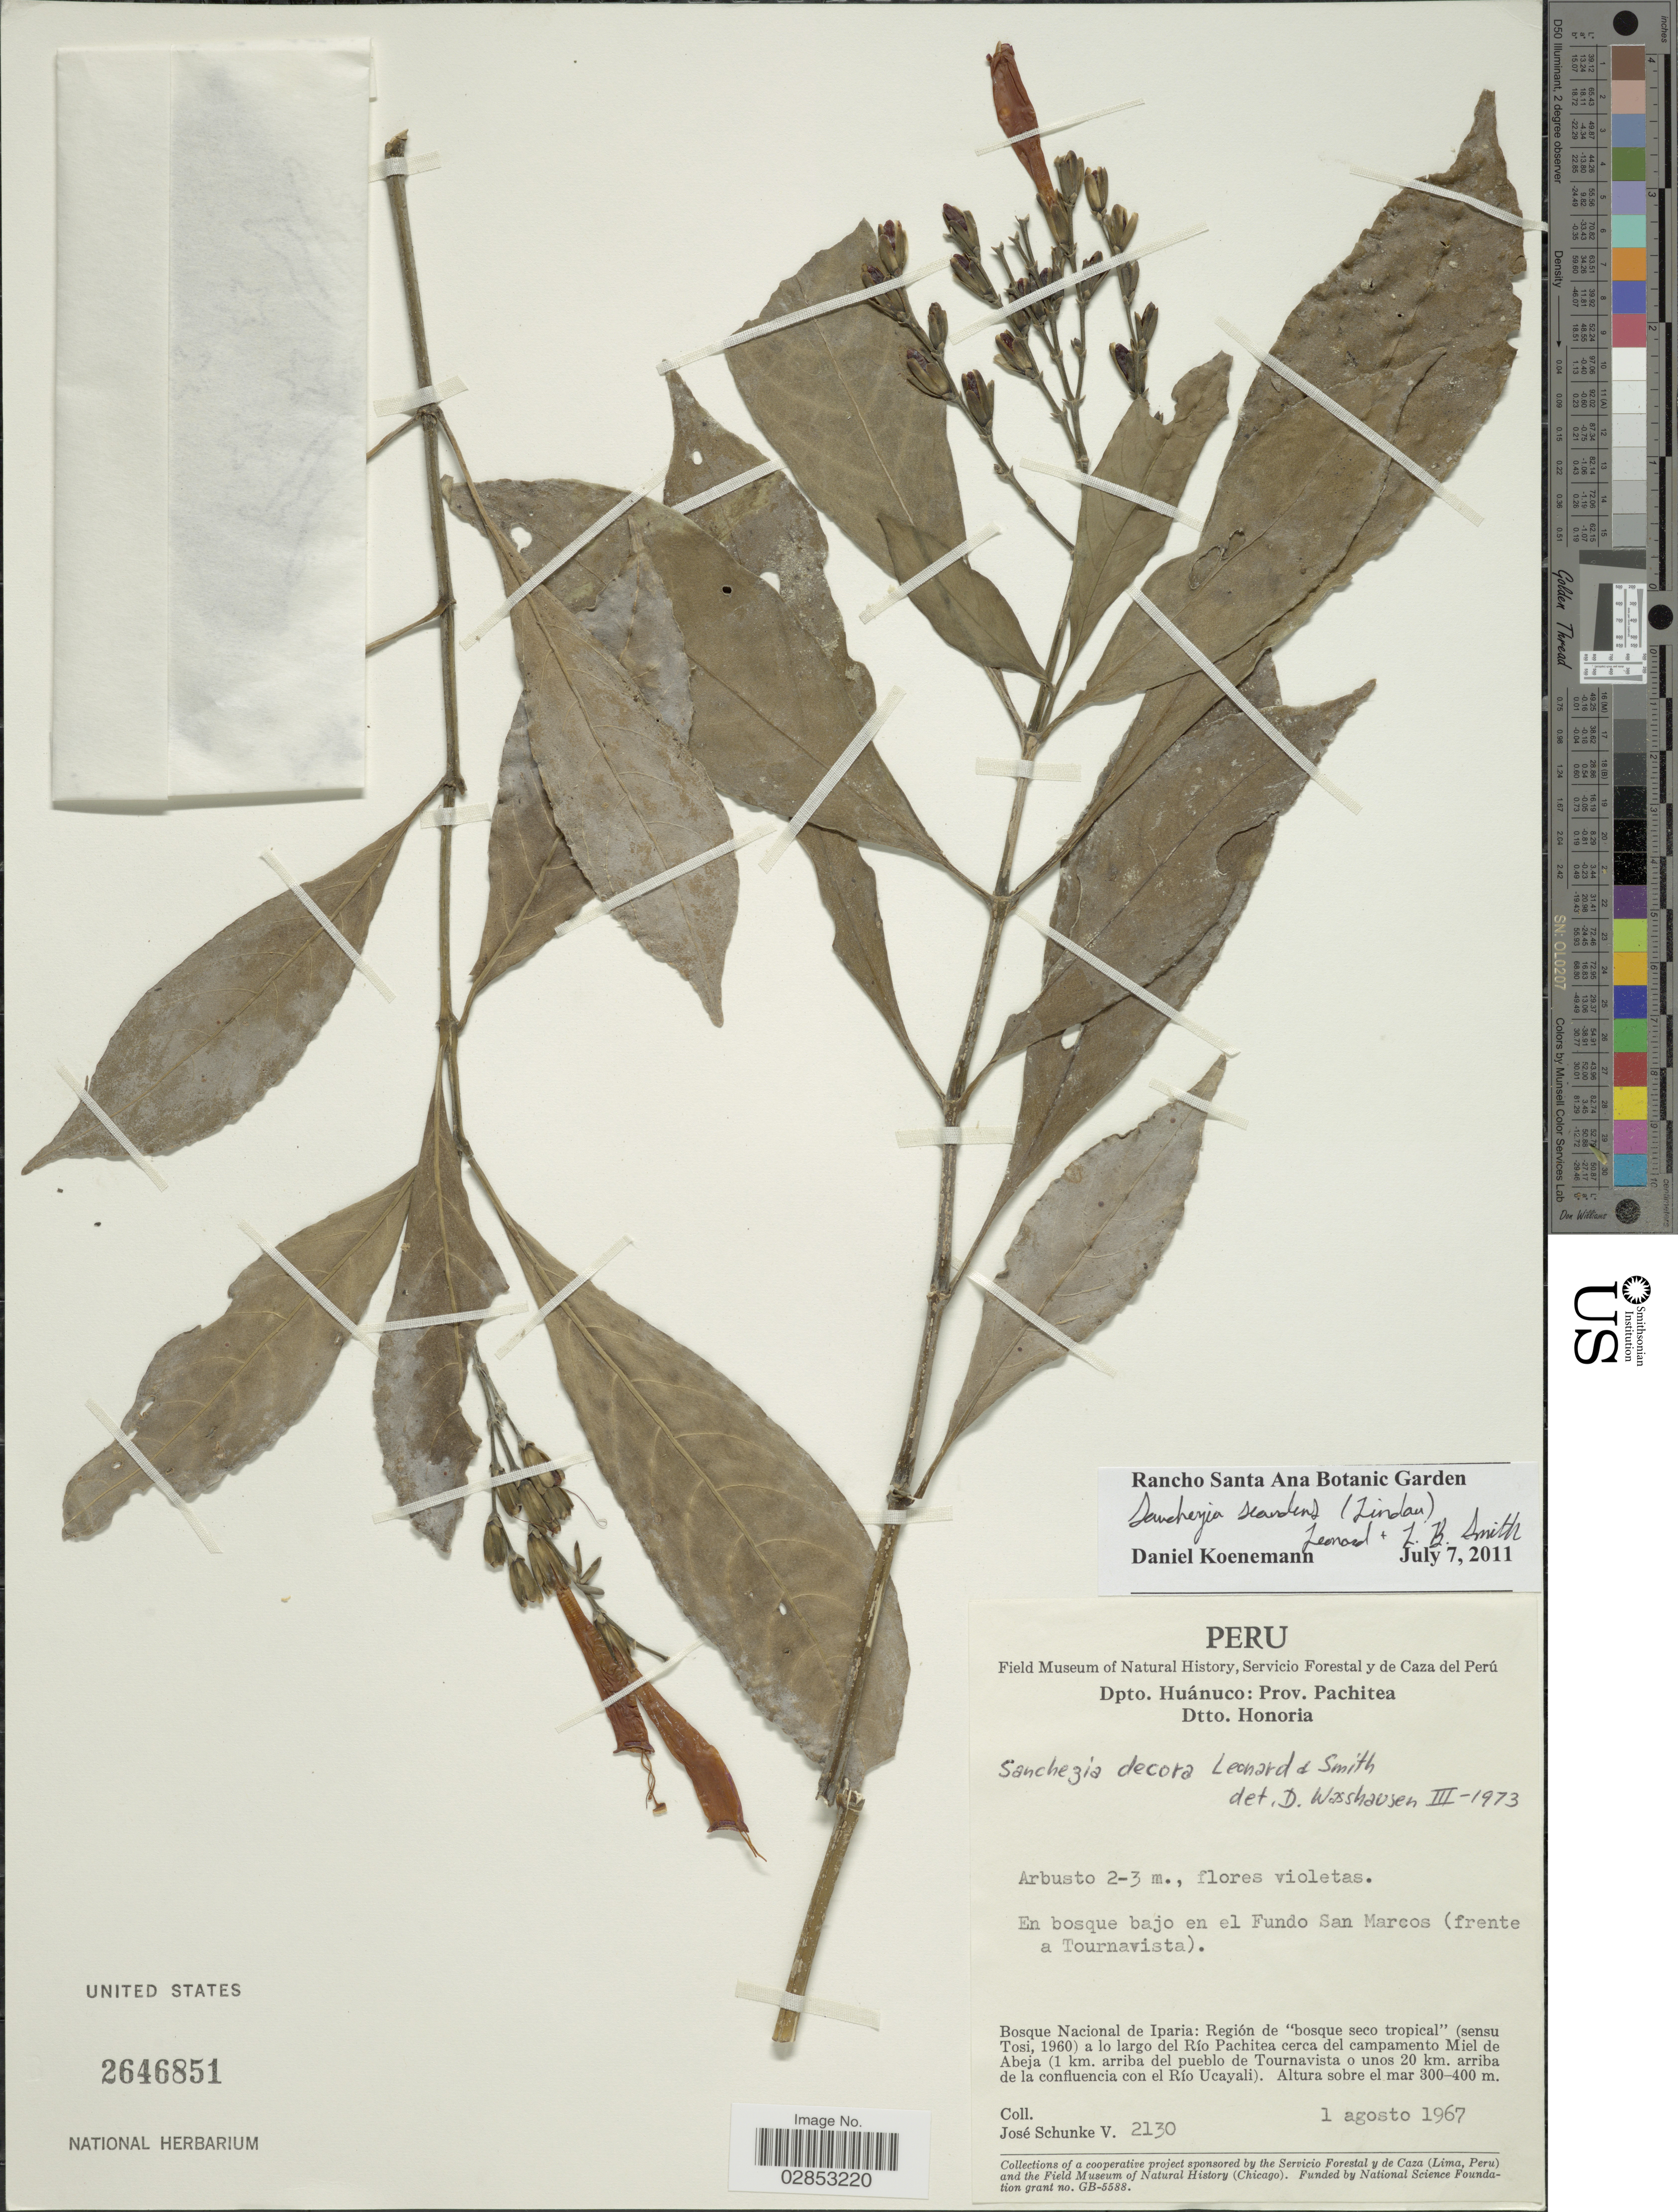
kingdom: Plantae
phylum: Tracheophyta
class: Magnoliopsida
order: Lamiales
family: Acanthaceae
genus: Steirosanchezia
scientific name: Steirosanchezia scandens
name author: Lindau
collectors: J. Schunke Vigo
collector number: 2130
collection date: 1967-08-01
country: Peru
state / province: Huánuco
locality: Dpto. Huánuco: Prov. Pachitea, Dtto. Honoria, Bosque Nacional de Iparia: Región de "bosque seco tropical" (sensu Tosi, 1960) a lo largo del Río Pachitea cerca del campamento Miel de Abeja (1 km. arriba del pueblo de Tournavista o unos 20 km. arriba de la confluencia con el Río Ucayali).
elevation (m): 300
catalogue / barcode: US 2646851